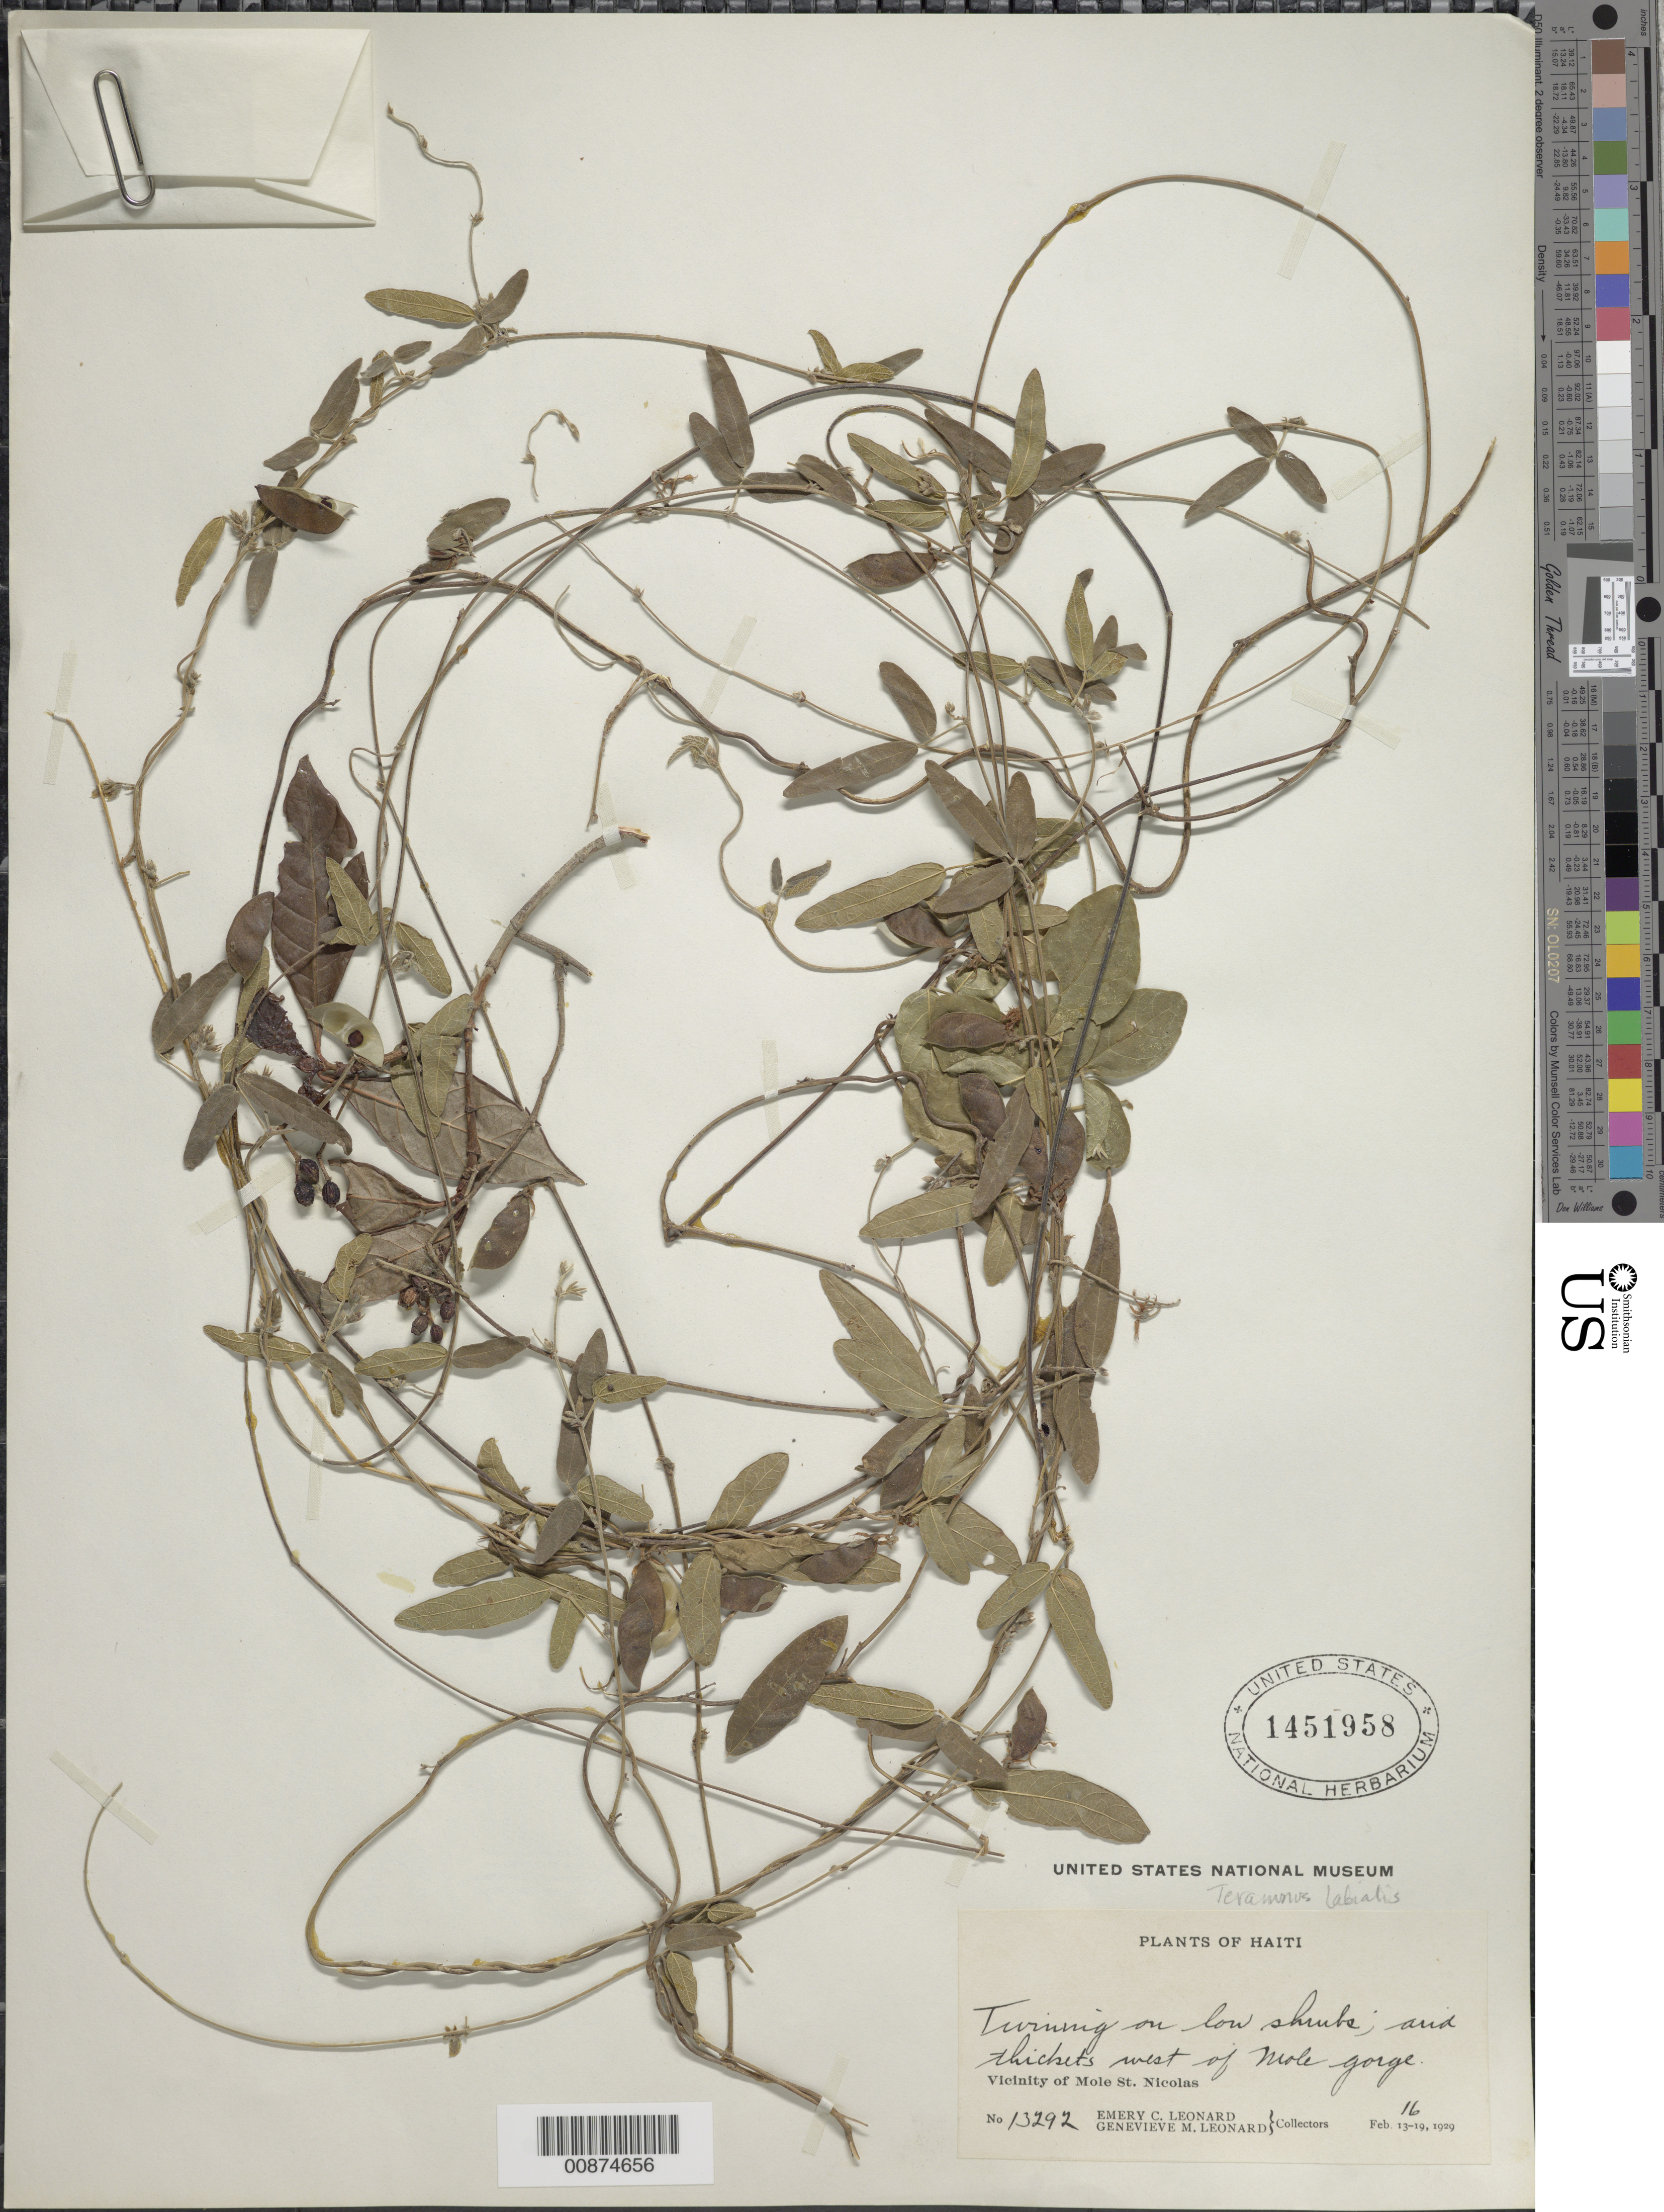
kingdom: Plantae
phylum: Tracheophyta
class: Magnoliopsida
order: Fabales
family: Fabaceae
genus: Teramnus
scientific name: Teramnus labialis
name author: (L. f.) Spreng.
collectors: E. C. Leonard & G. M. Leonard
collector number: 13292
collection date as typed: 16 Feb 1929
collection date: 1929-02-16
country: Haiti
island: Hispaniola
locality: Vicinity of Mole St. Nicolas, west of Mole Gorge.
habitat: Twining on low shrubs. Arid thickets.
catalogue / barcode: US 1451958